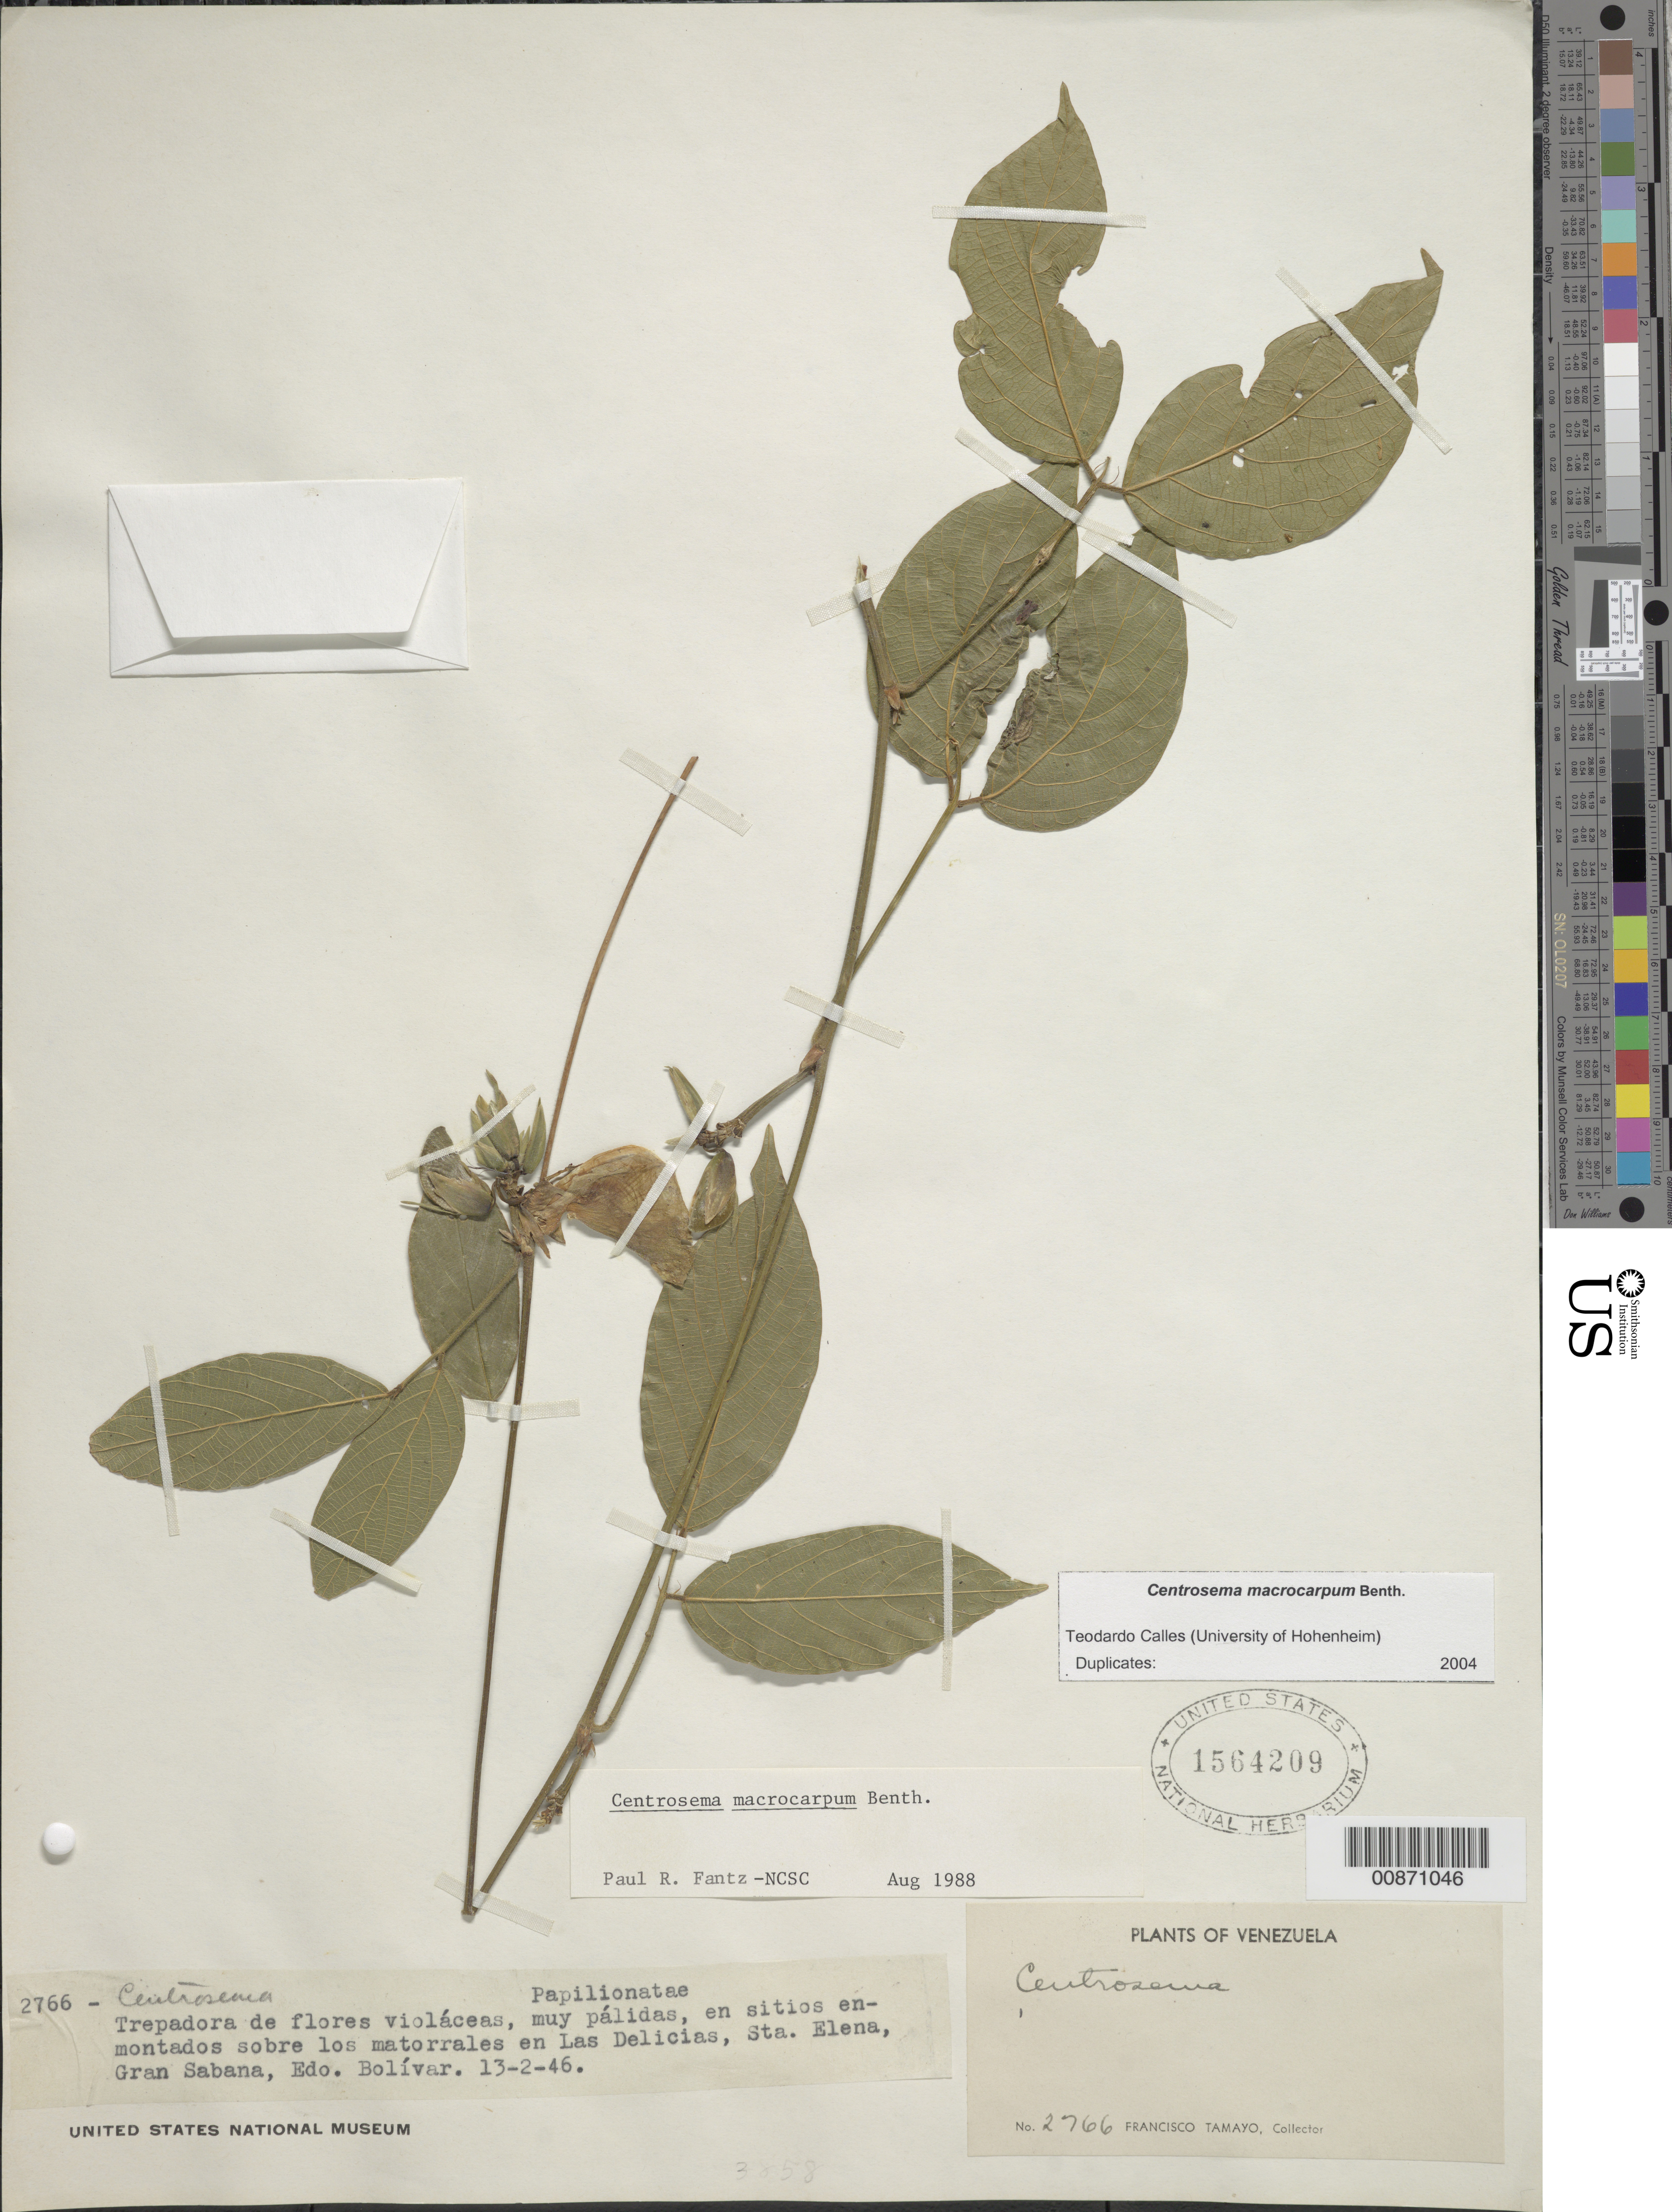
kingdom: Plantae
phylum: Tracheophyta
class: Magnoliopsida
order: Fabales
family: Fabaceae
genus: Centrosema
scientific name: Centrosema macrocarpum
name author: Benth.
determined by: Calles, T.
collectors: F. Tamayo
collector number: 2766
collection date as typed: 13-Feb-46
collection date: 1946-02-13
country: Venezuela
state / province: Bolívar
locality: Gran Sabana, Sta. Elena, Las Delicias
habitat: Sitios enmontados sobre los matorrales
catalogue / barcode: US 1564209